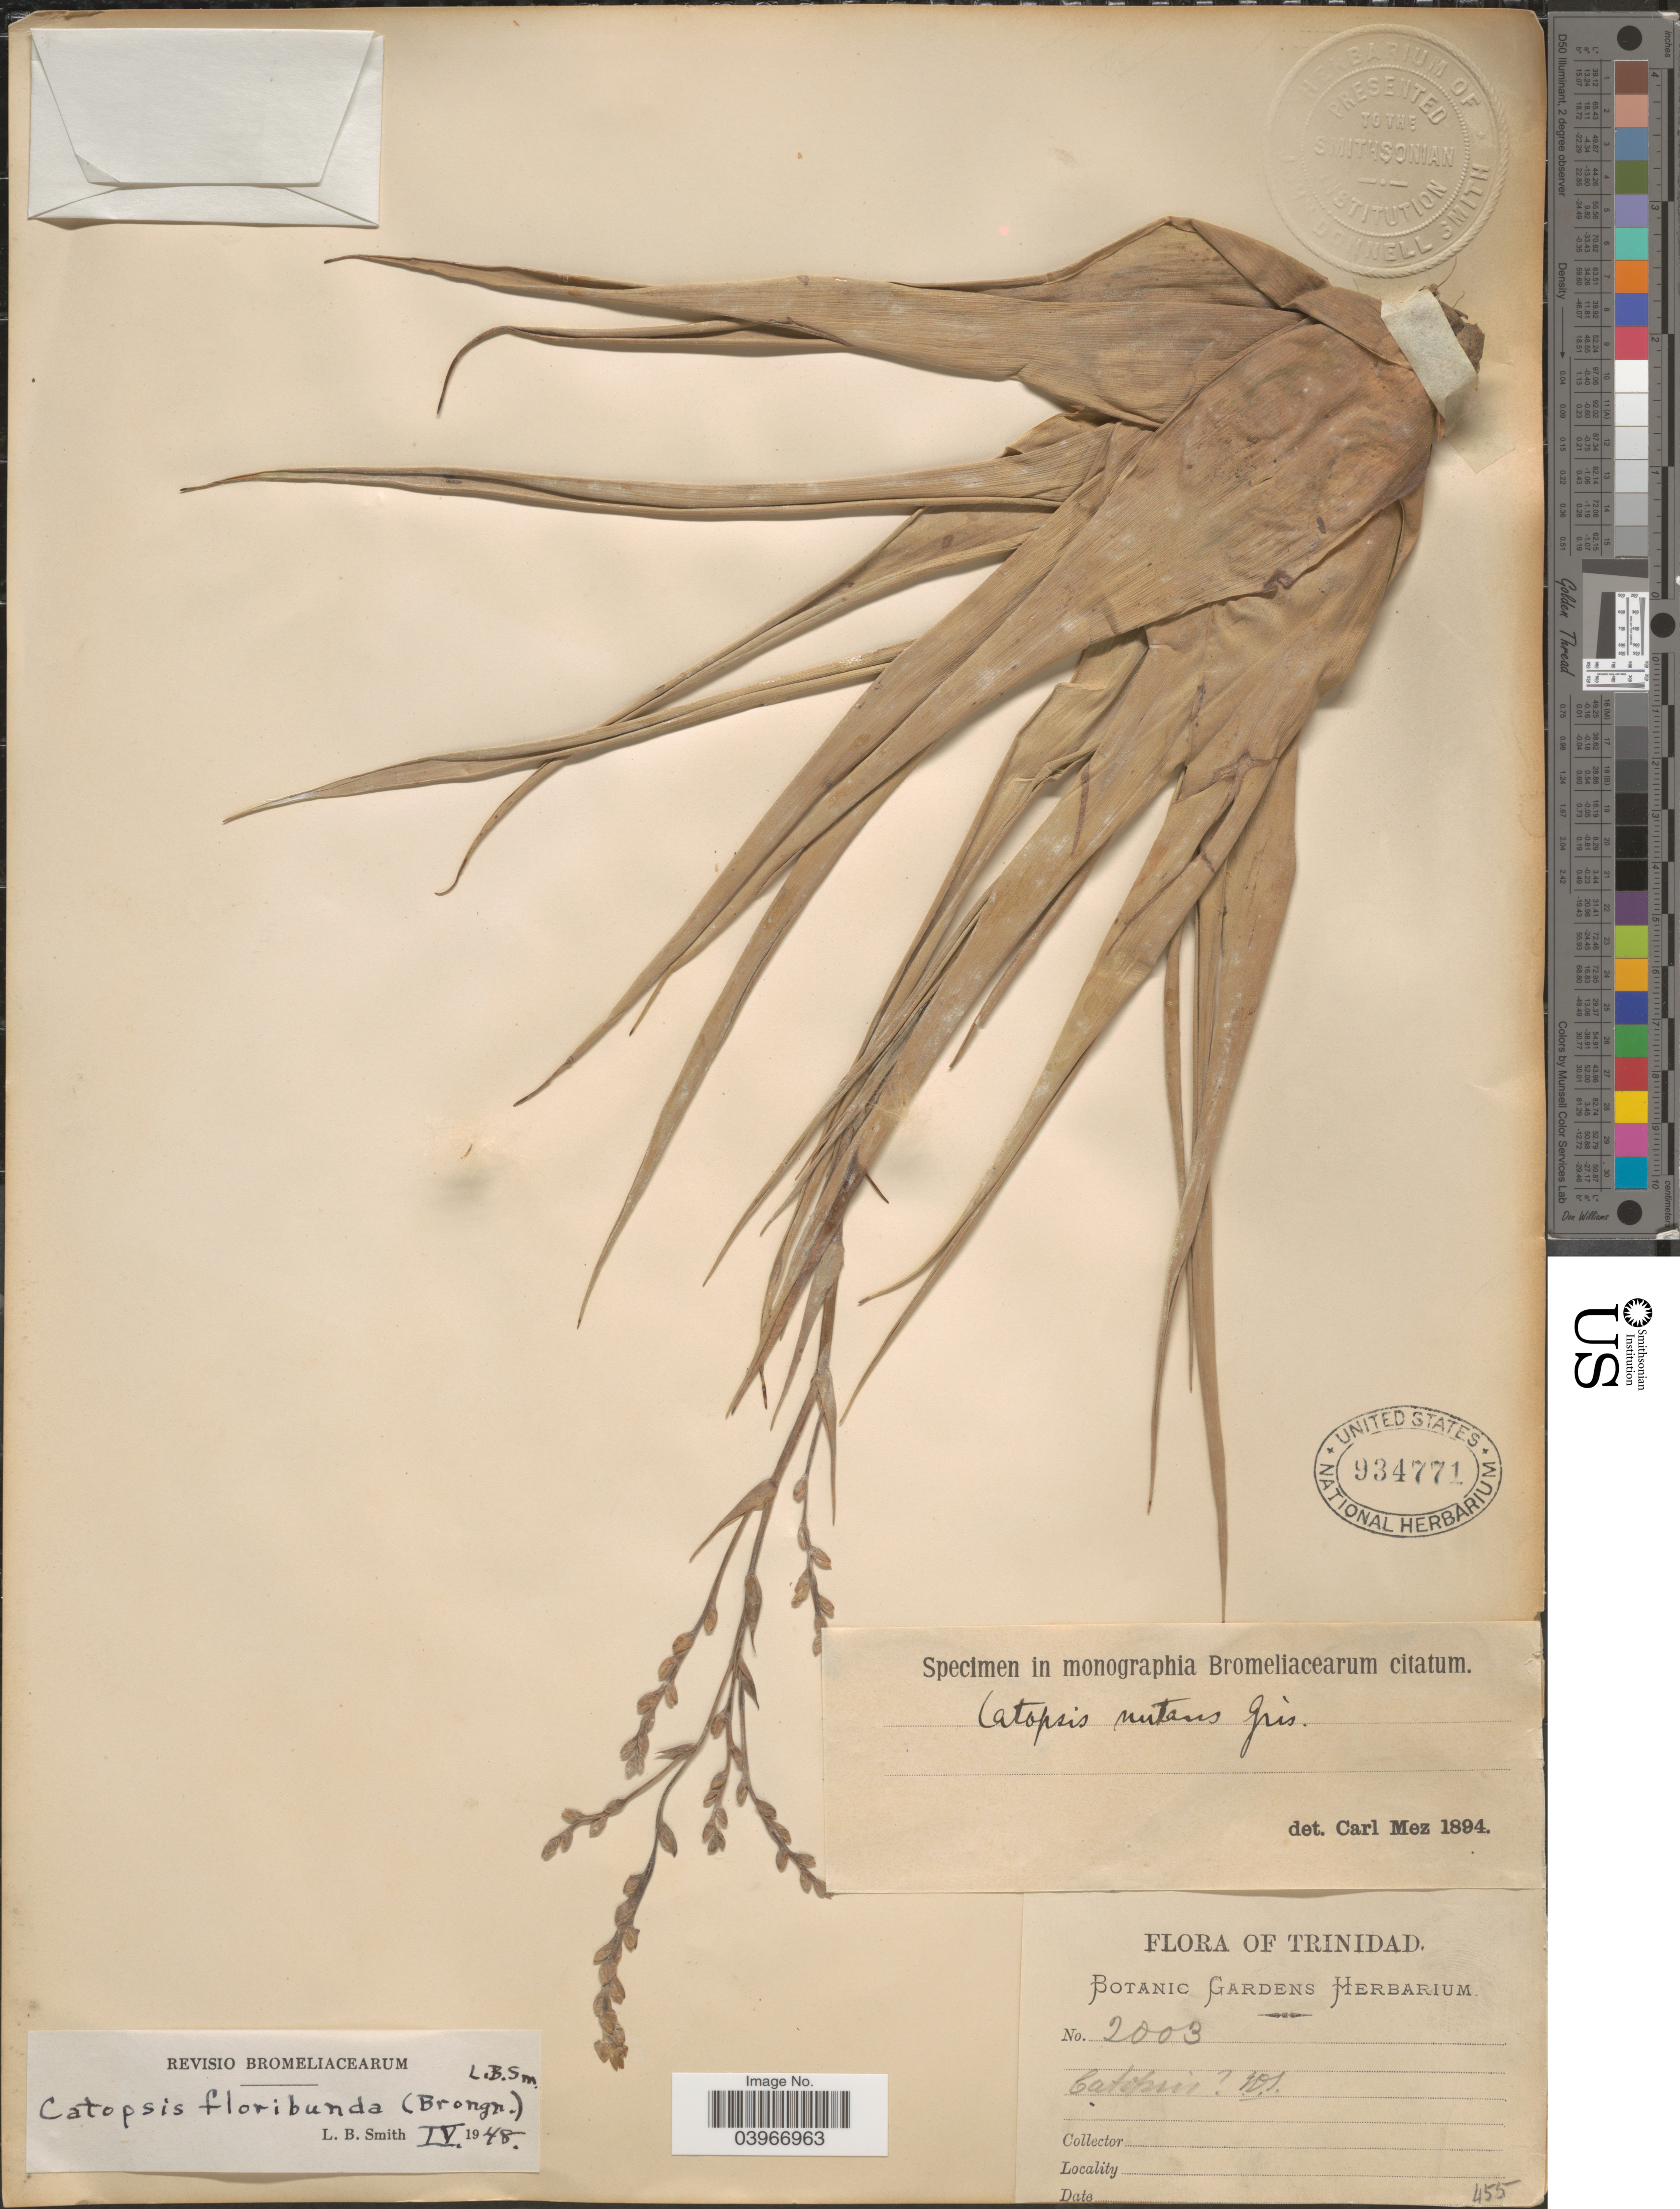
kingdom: Plantae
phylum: Tracheophyta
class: Liliopsida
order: Poales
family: Bromeliaceae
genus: Catopsis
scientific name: Catopsis floribunda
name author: L.B. Sm.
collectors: ex herb. Botanic Gardens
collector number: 2003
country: Trinidad and Tobago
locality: Trinidad.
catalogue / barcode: US 934771